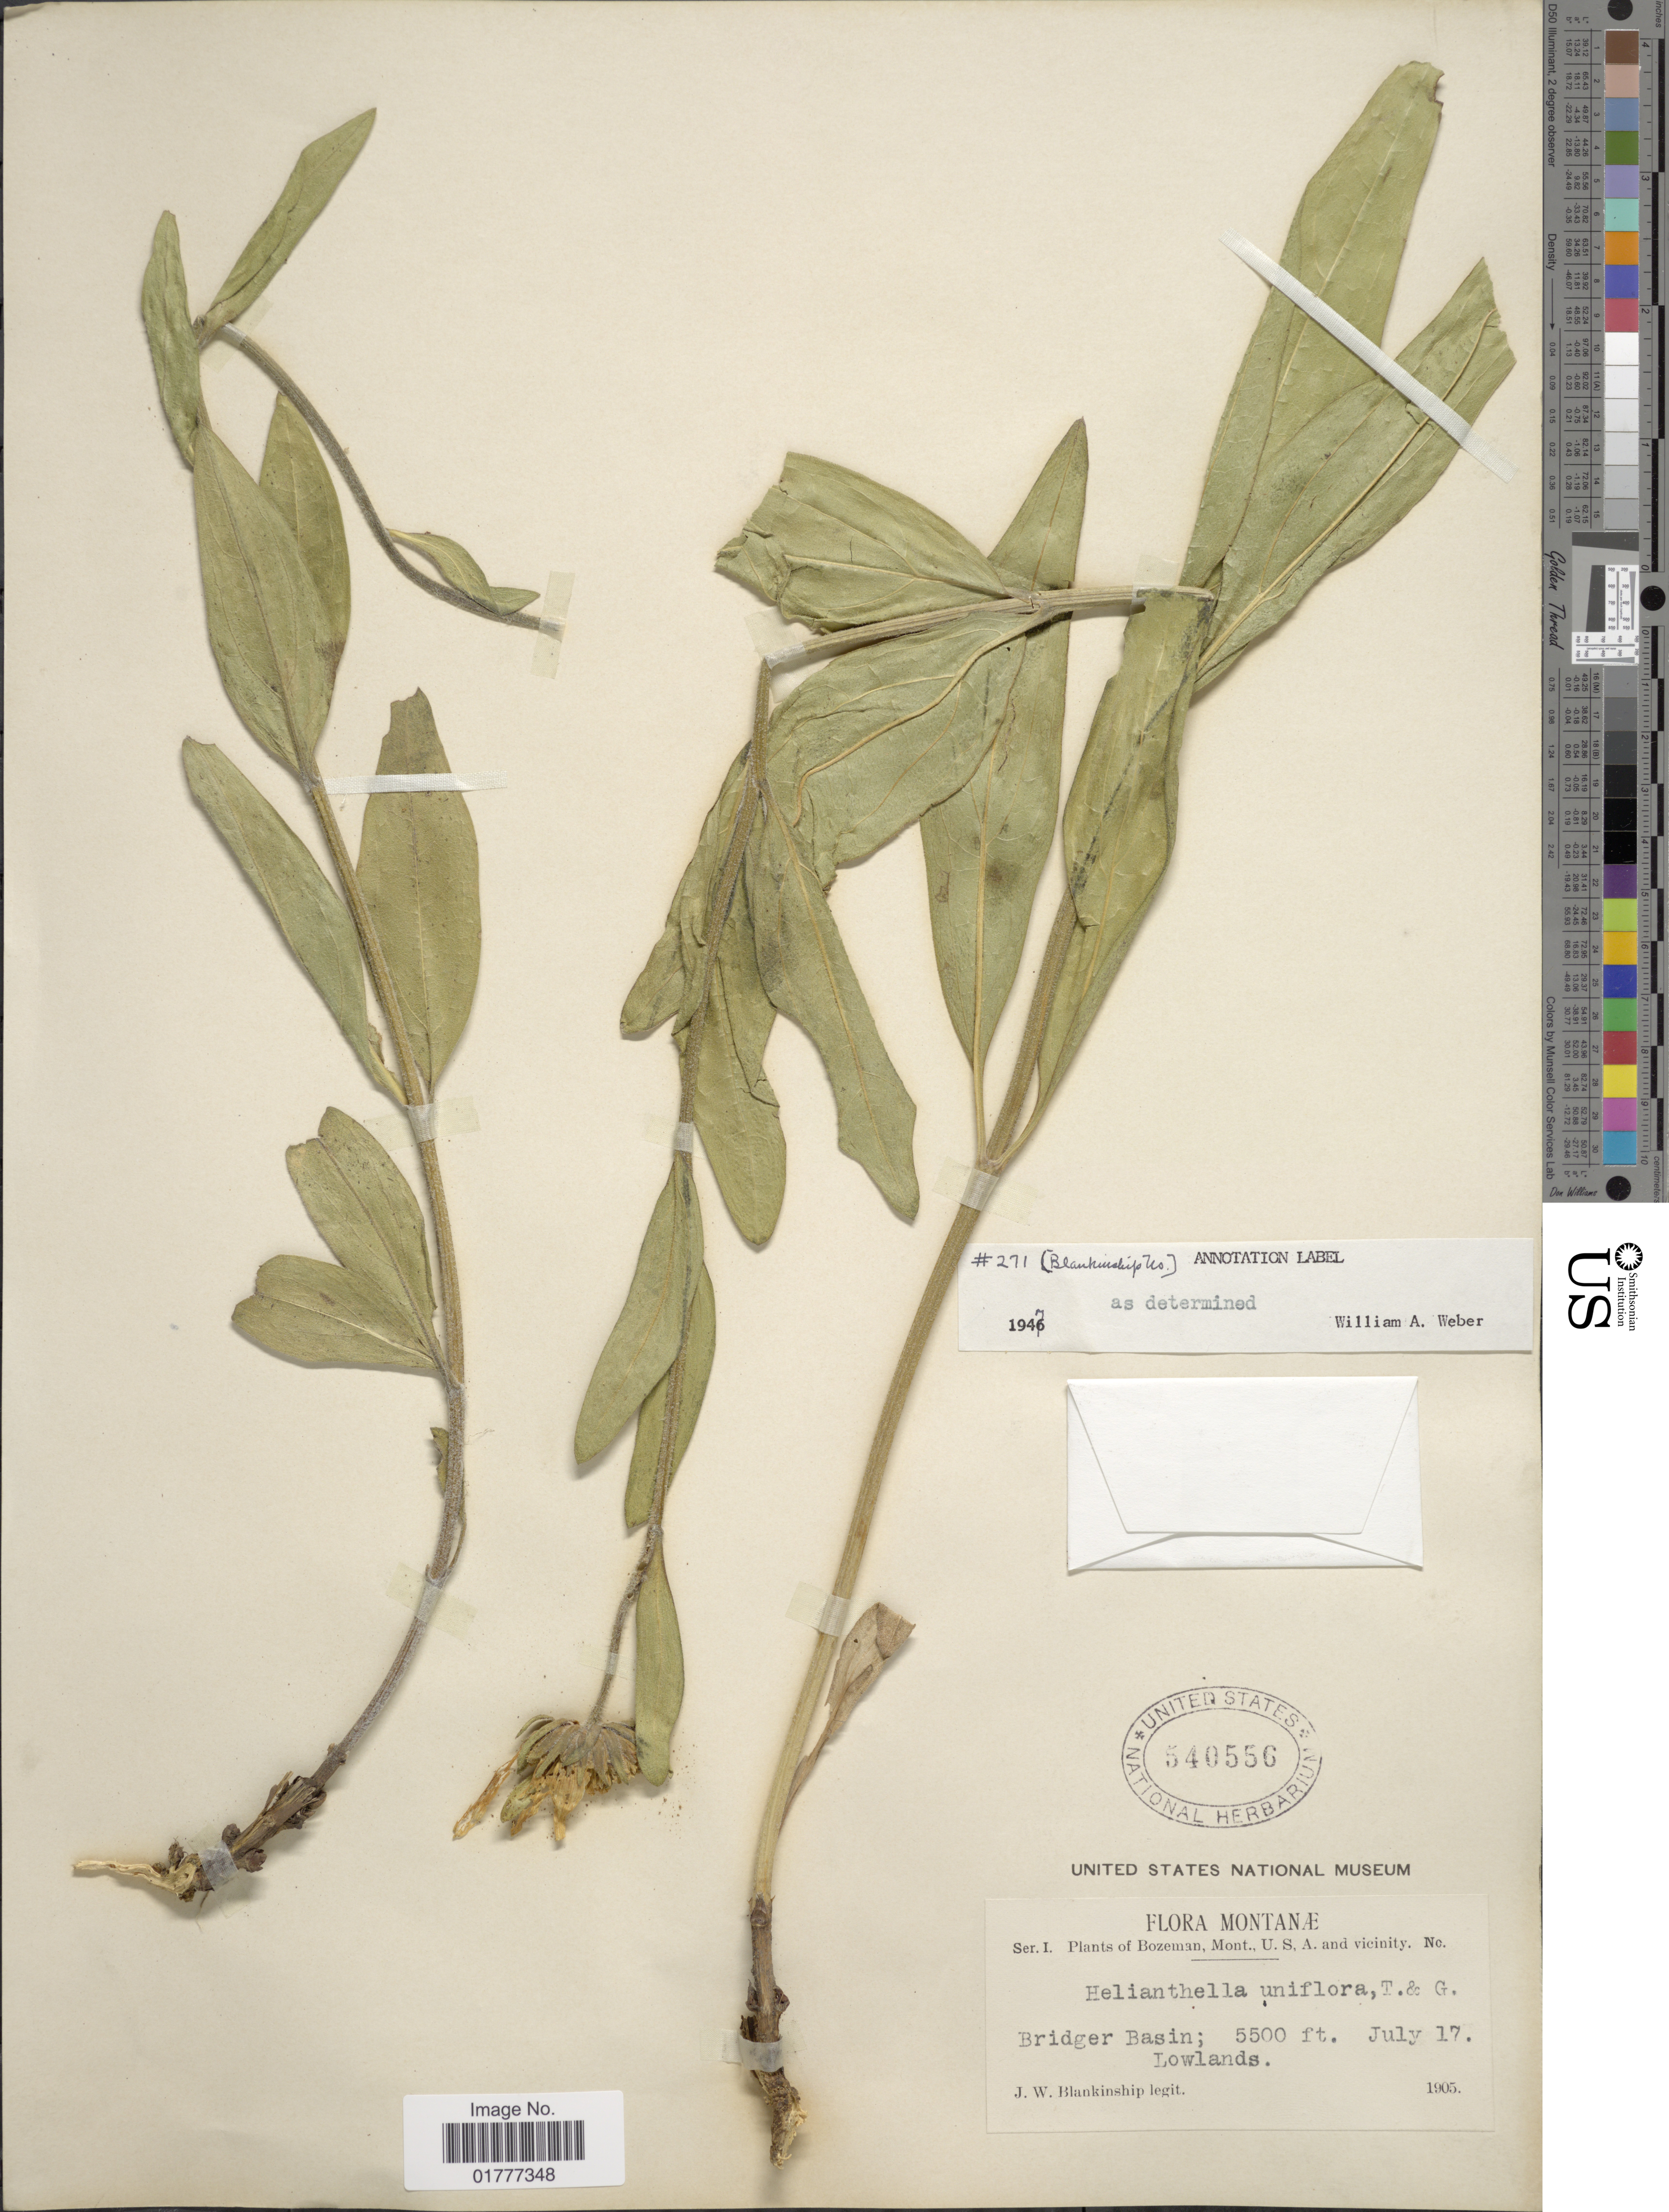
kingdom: Plantae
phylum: Tracheophyta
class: Magnoliopsida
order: Asterales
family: Asteraceae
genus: Helianthella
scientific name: Helianthella uniflora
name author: Torr. & A. Gray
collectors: J. W. Blankinship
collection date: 1905-07-17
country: United States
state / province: Montana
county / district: Gallatin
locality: Bozeman, Bridger Basin, Lowlands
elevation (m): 1676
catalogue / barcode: US 540556